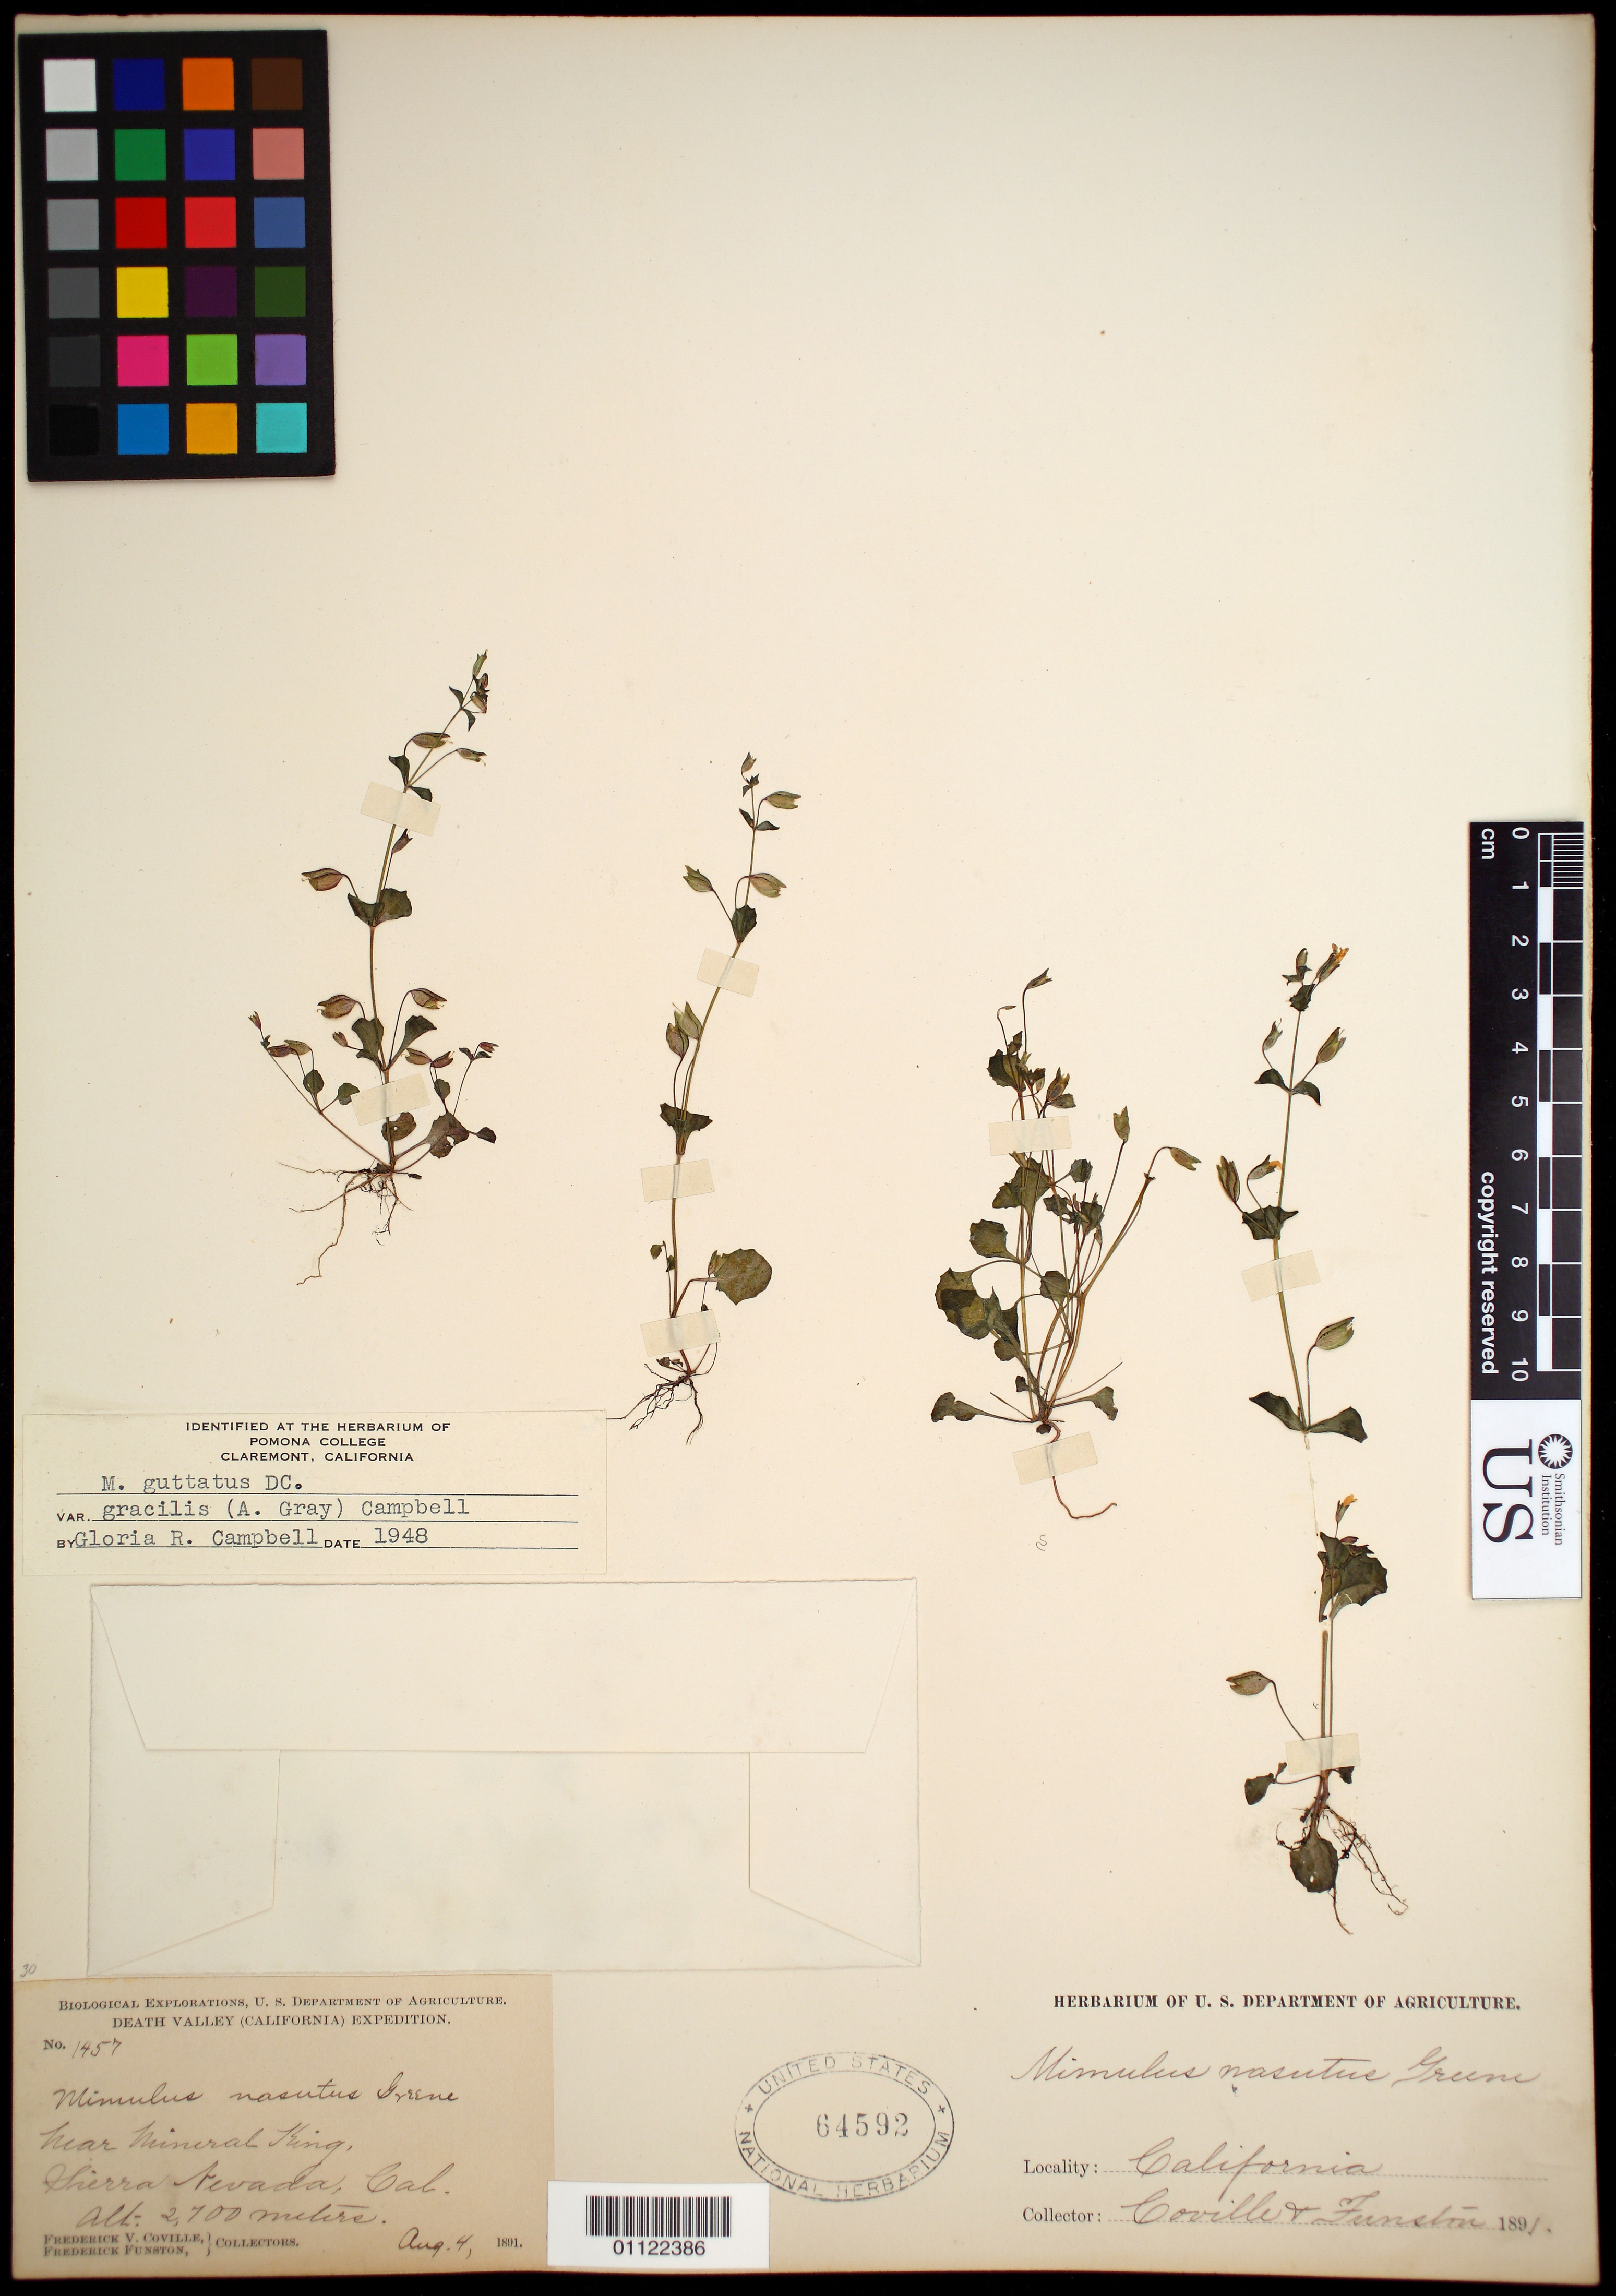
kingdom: Plantae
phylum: Tracheophyta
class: Magnoliopsida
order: Lamiales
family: Phrymaceae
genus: Mimulus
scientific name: Mimulus guttatus var. gracilis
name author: (A. Gray) G.R. Campb.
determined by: Campbell, G. R.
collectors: F. V. Coville & F. Funston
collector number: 1457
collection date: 1891-08-04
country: United States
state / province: California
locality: near Mineral King, Sierra Nevada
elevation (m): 2700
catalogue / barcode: US 64592